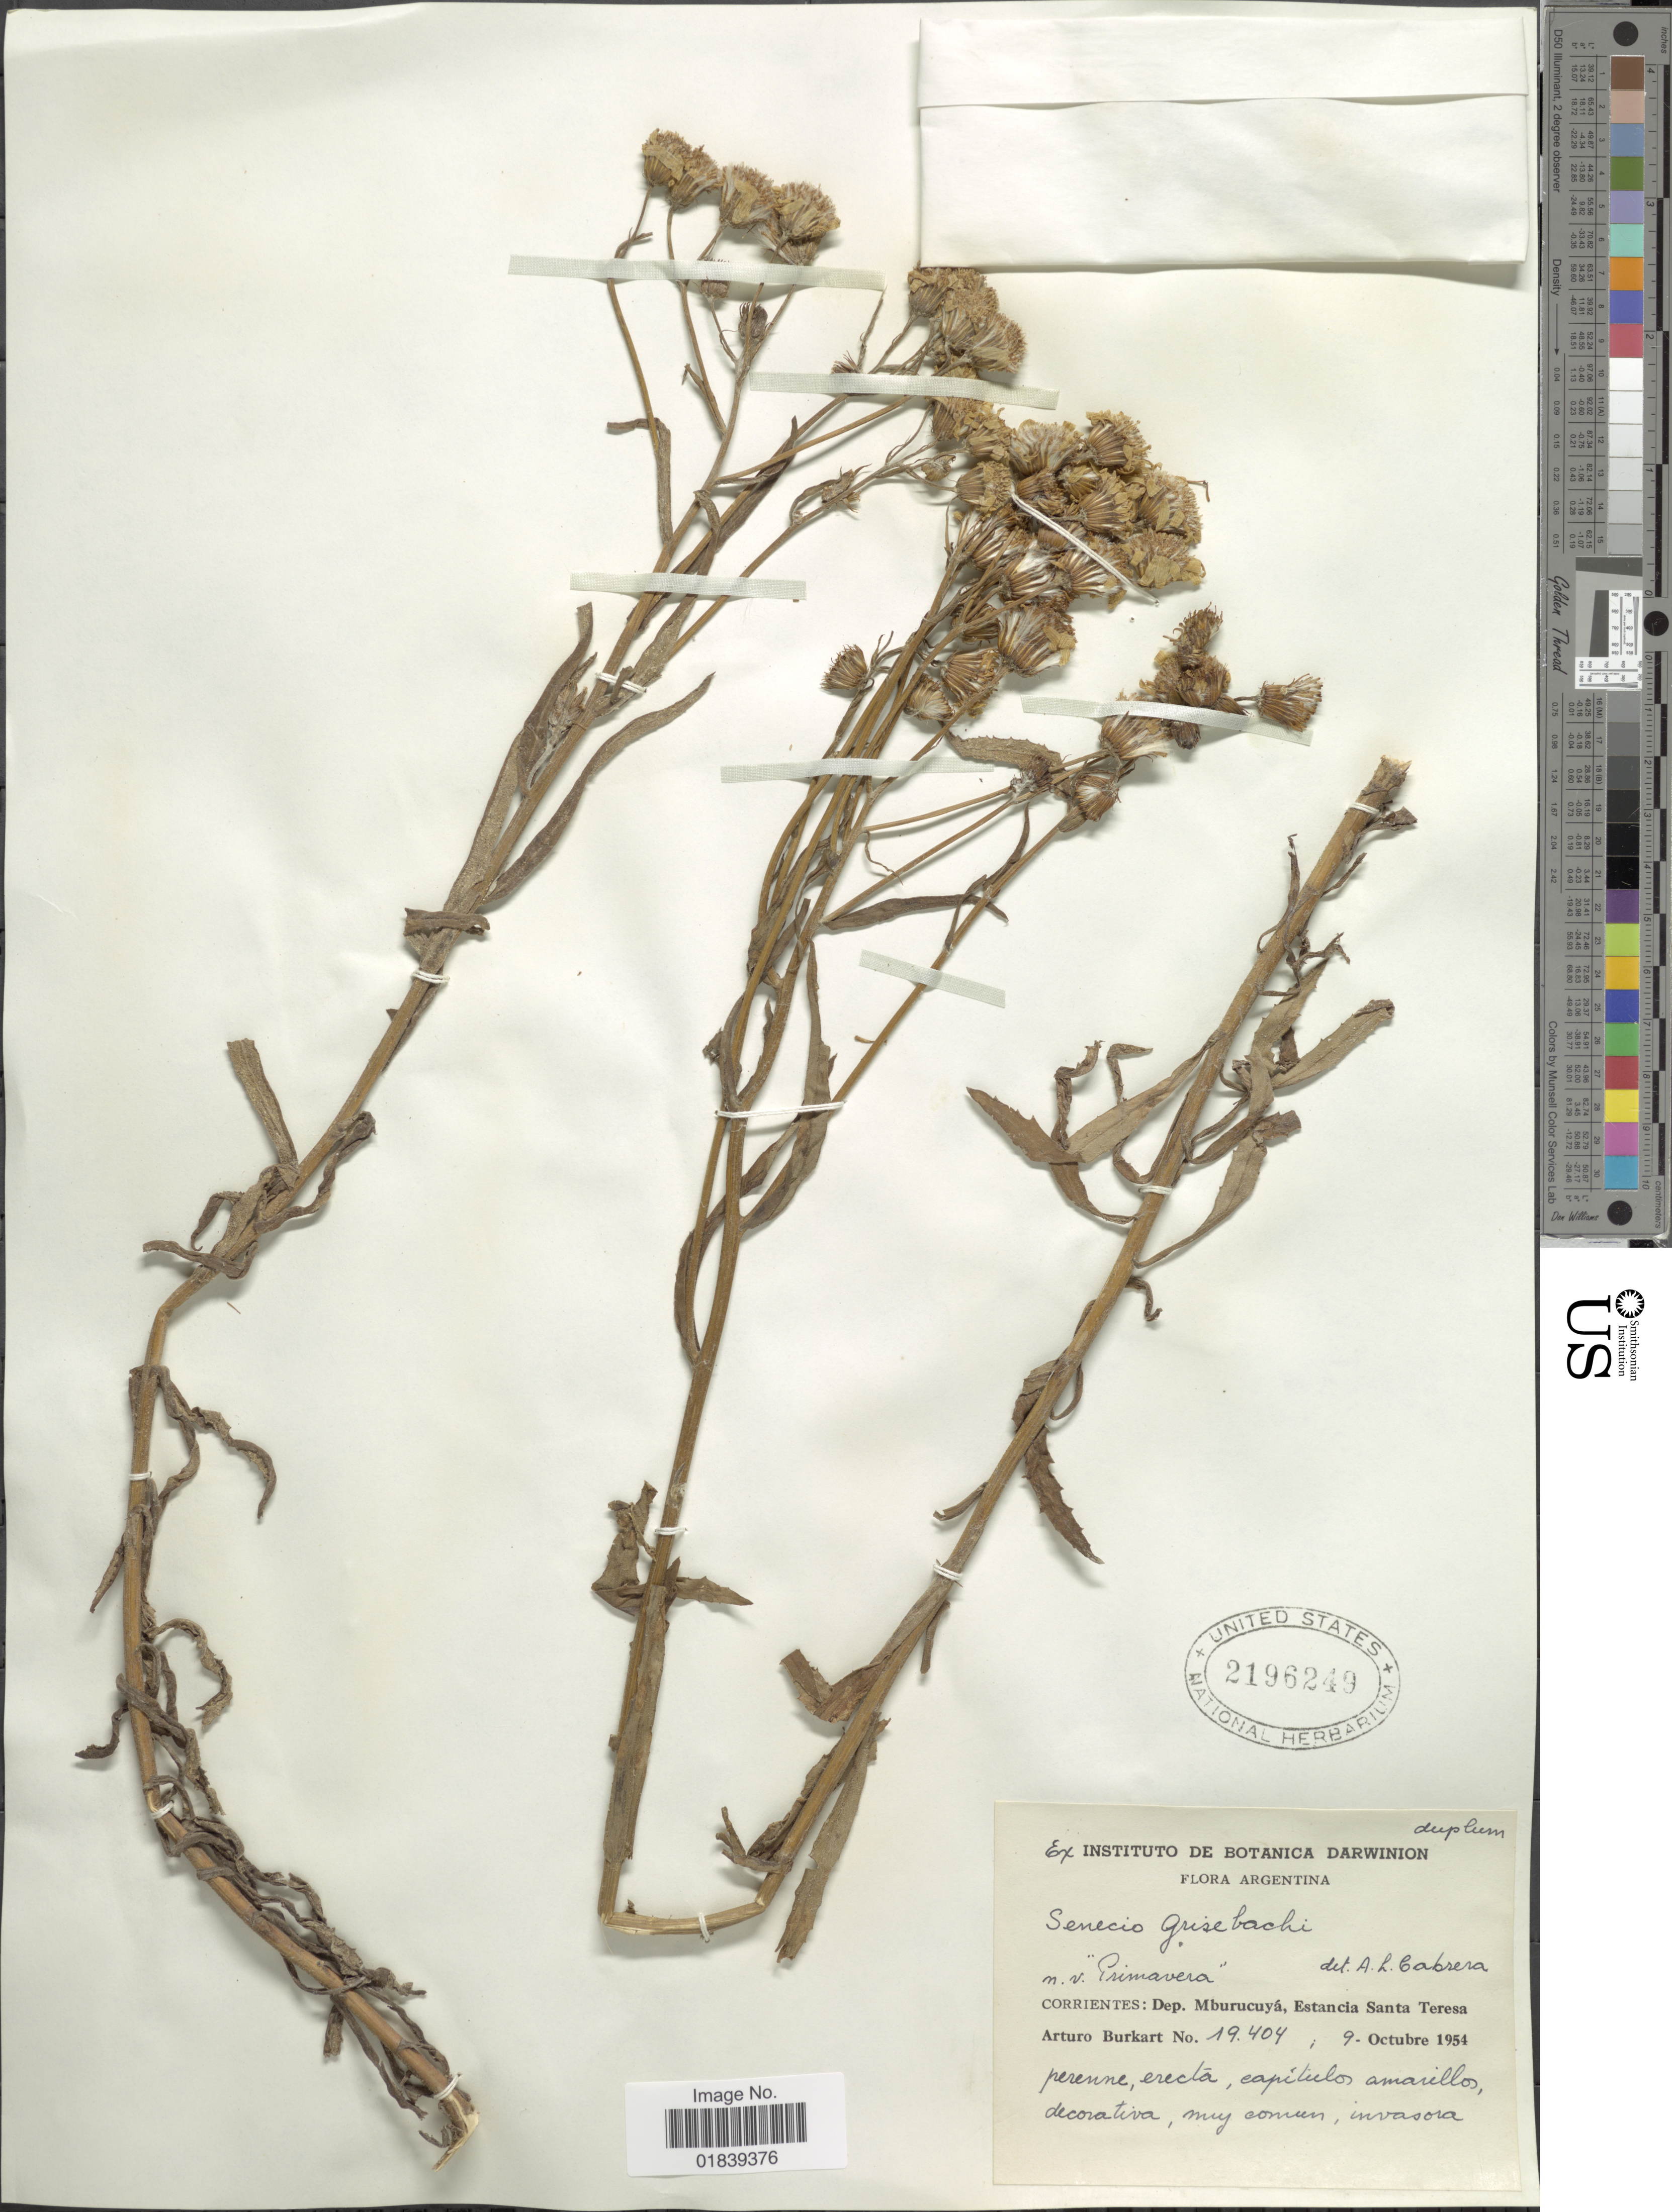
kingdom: Plantae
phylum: Tracheophyta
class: Magnoliopsida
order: Asterales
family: Asteraceae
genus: Senecio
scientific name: Senecio grisebachii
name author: Baker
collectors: A. E. Burkart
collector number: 19404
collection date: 1954-10-09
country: Argentina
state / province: Corrientes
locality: Dep. Mburucuya, Estancia Santa Teresa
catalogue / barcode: US 2196249